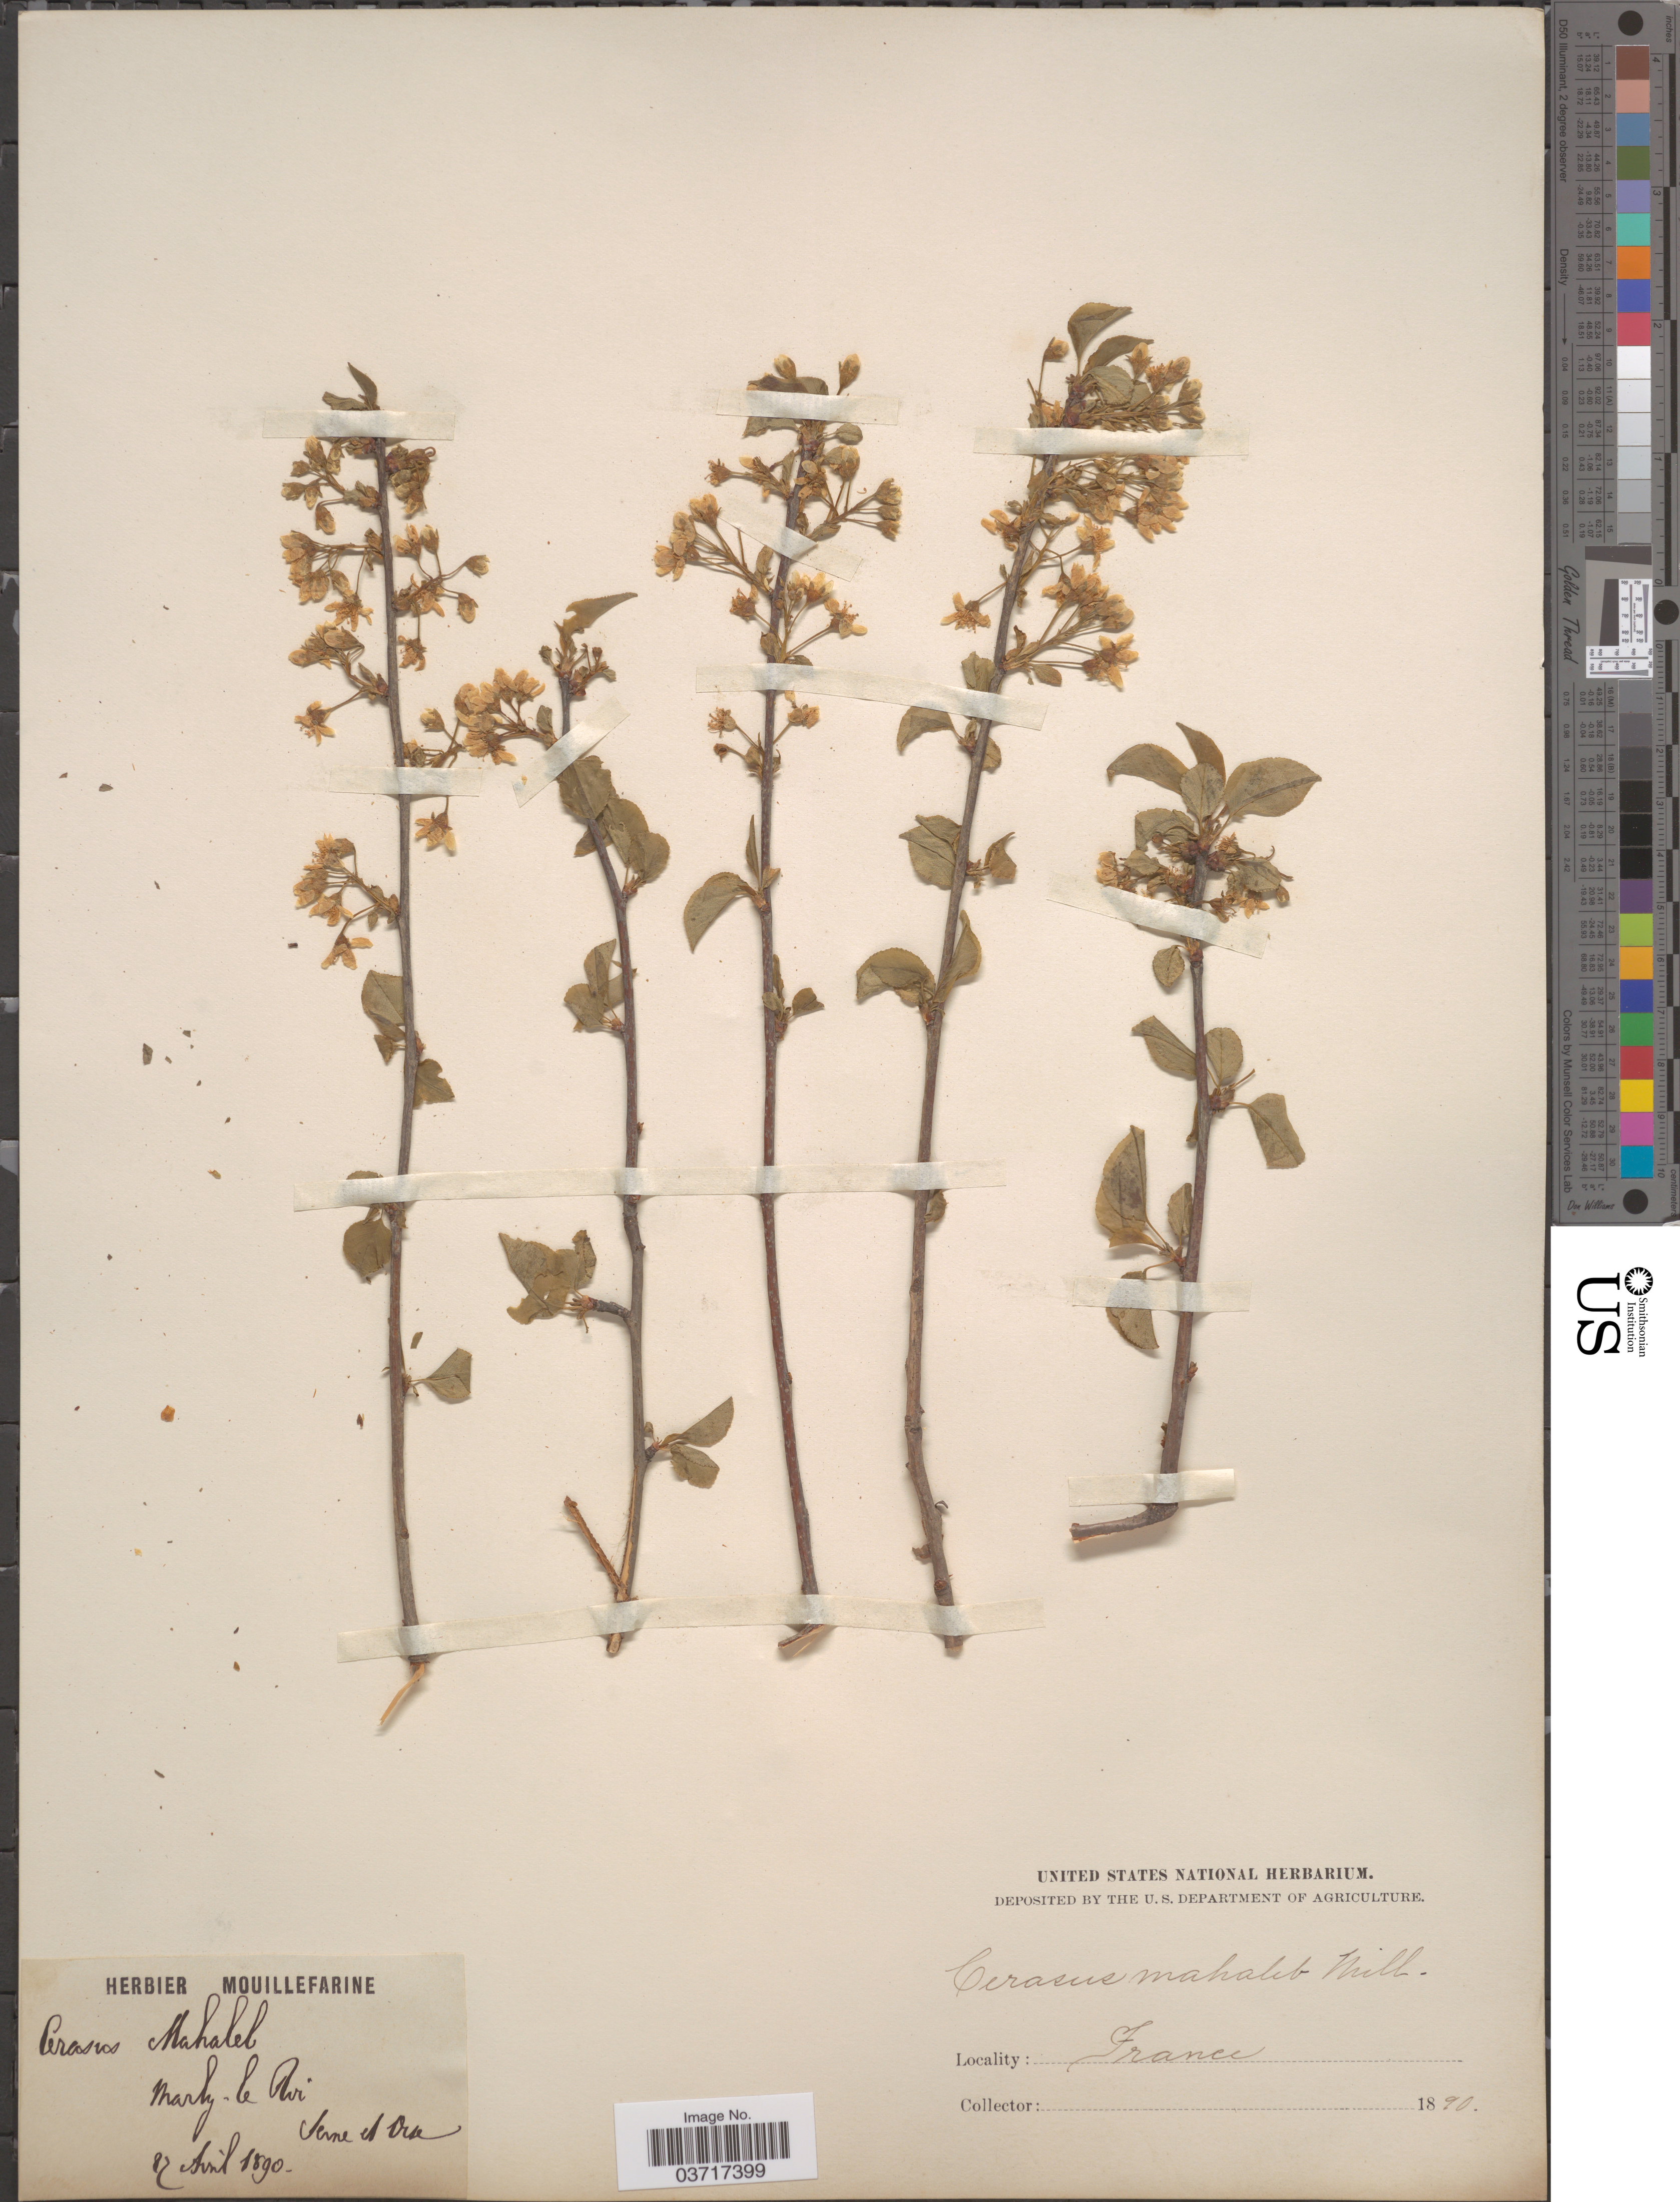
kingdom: Plantae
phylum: Tracheophyta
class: Magnoliopsida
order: Rosales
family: Rosaceae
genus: Prunus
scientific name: Prunus mahaleb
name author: L.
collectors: ex herb. Mouillefarine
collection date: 1890-04-27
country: France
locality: Marly-le-Roi, Seine et Oise.